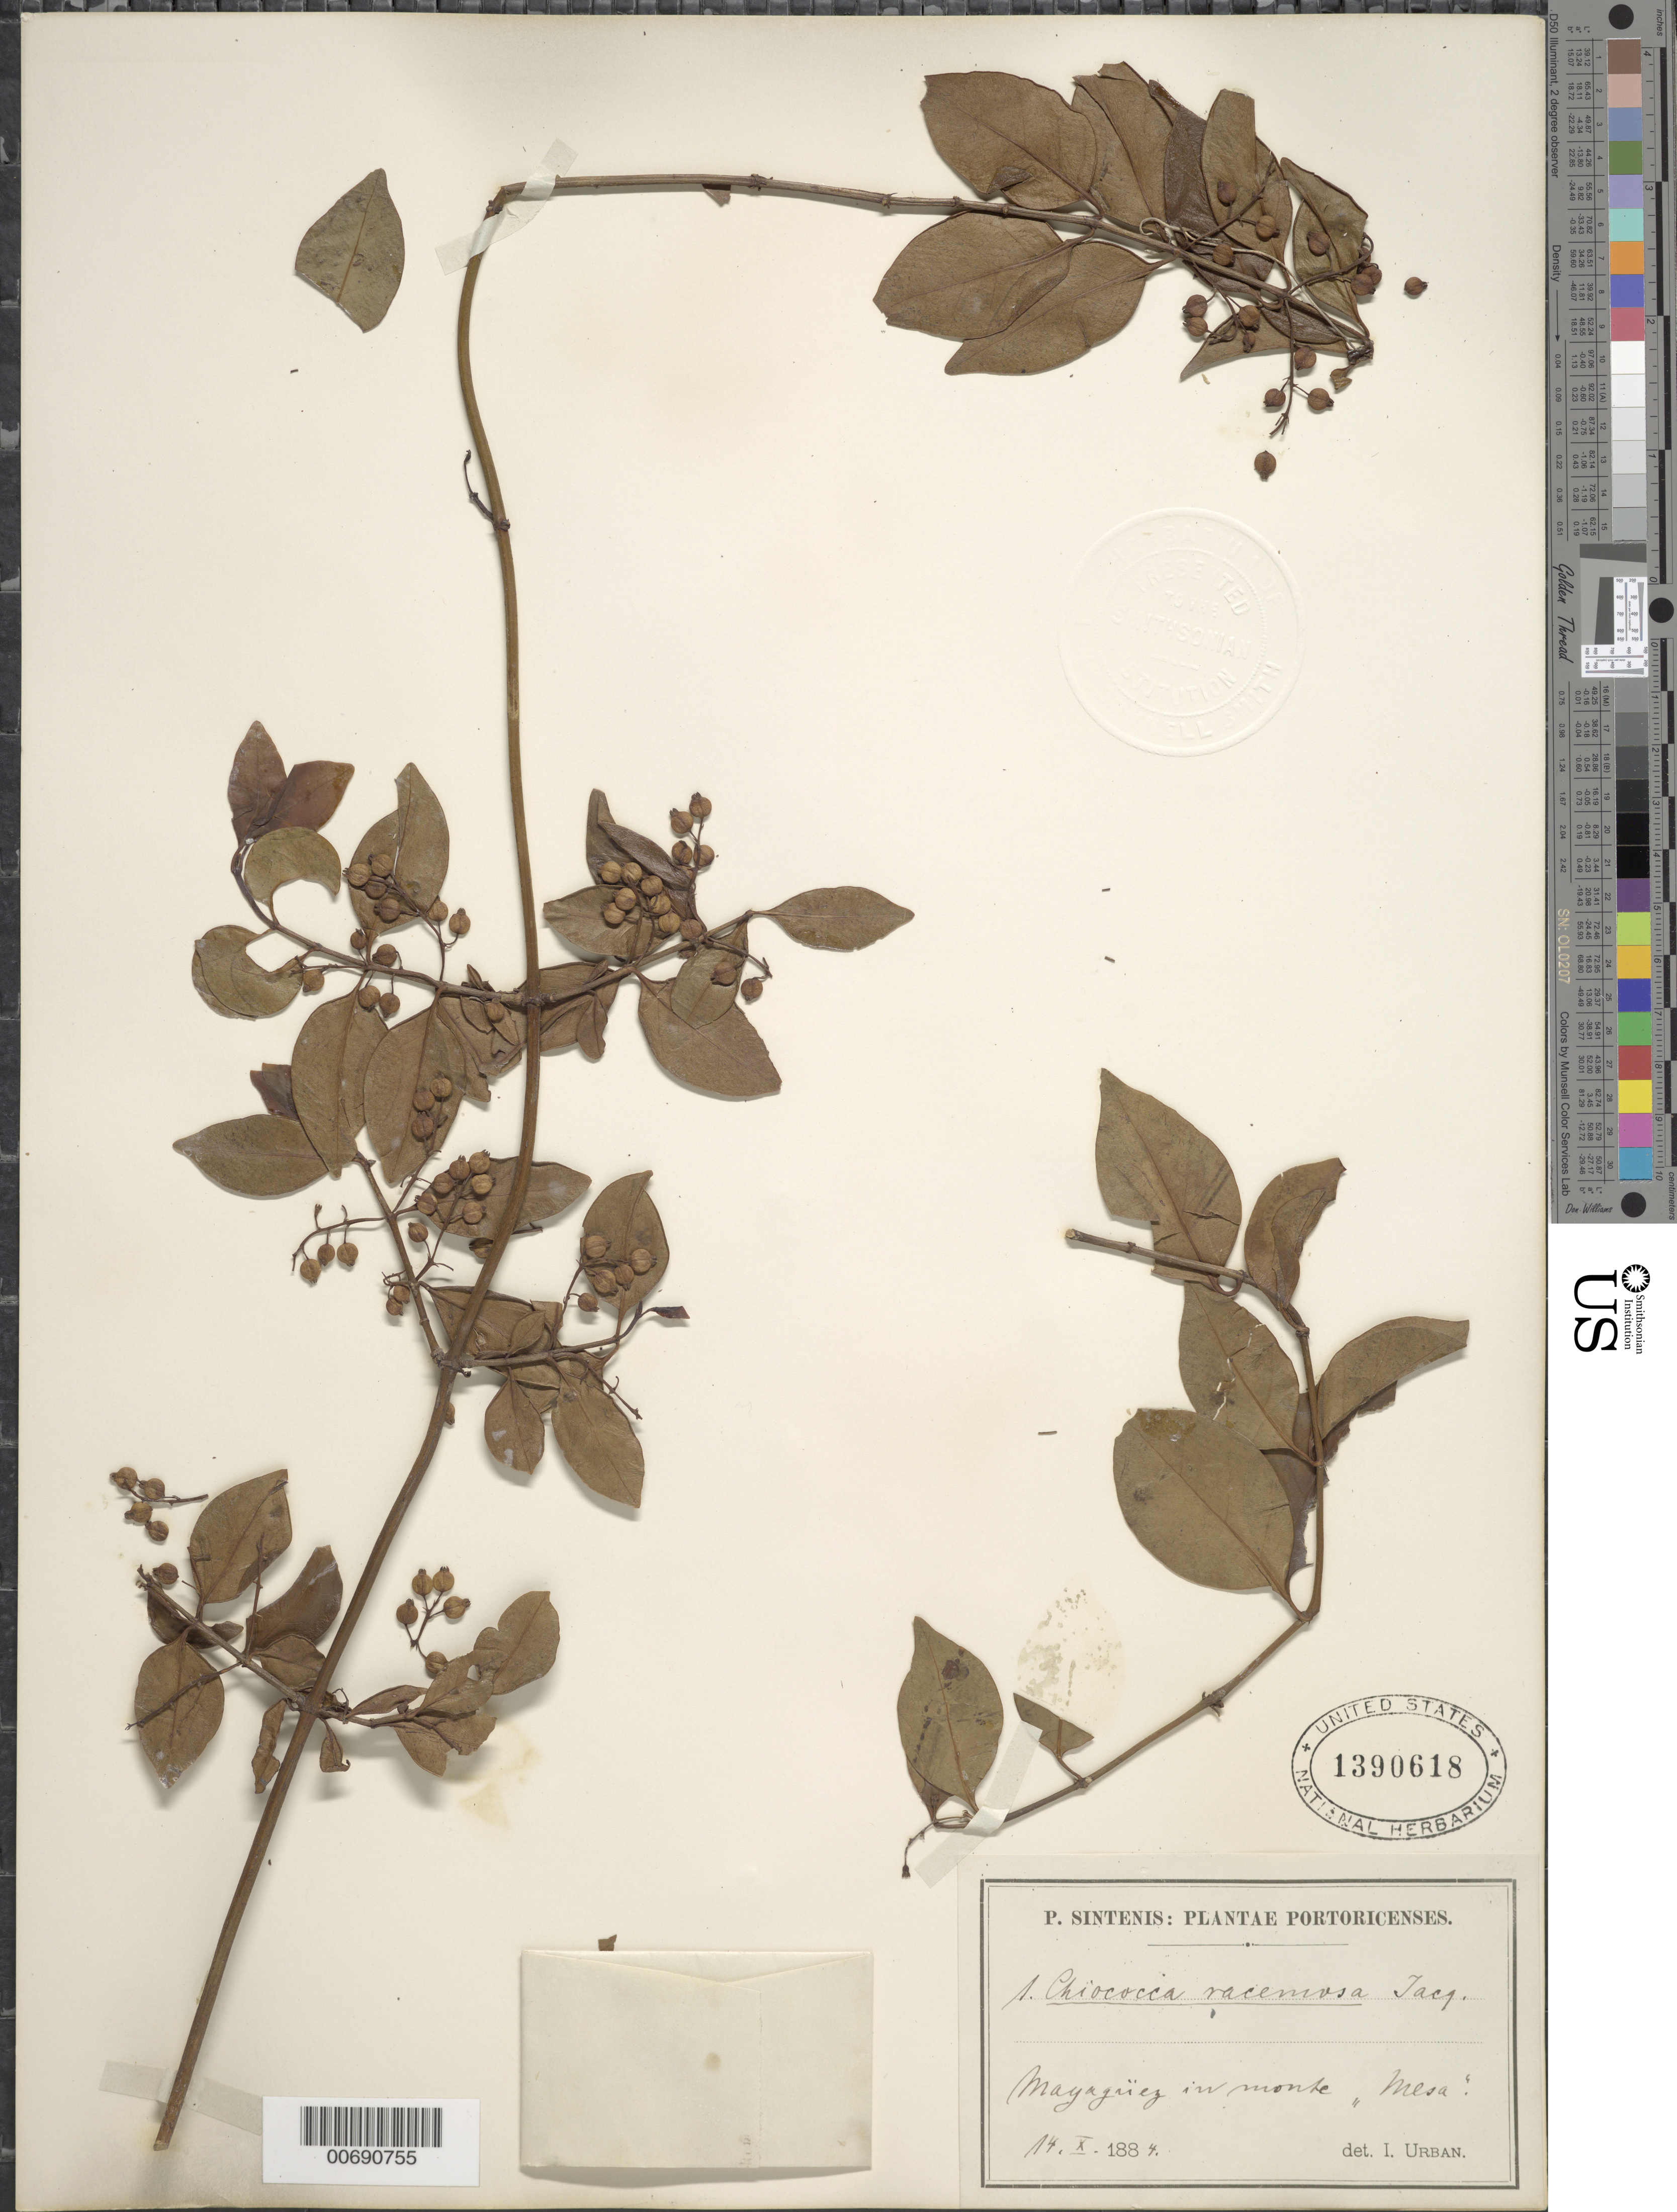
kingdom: Plantae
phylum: Tracheophyta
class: Magnoliopsida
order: Gentianales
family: Rubiaceae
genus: Chiococca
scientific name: Chiococca alba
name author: (L.) Hitchc.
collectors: P. Sintenis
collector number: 1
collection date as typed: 14 Oct 1884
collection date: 1884-10-14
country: Puerto Rico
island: Greater Antilles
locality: Mayagüez. In monte "Mesa".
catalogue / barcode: US 1390618